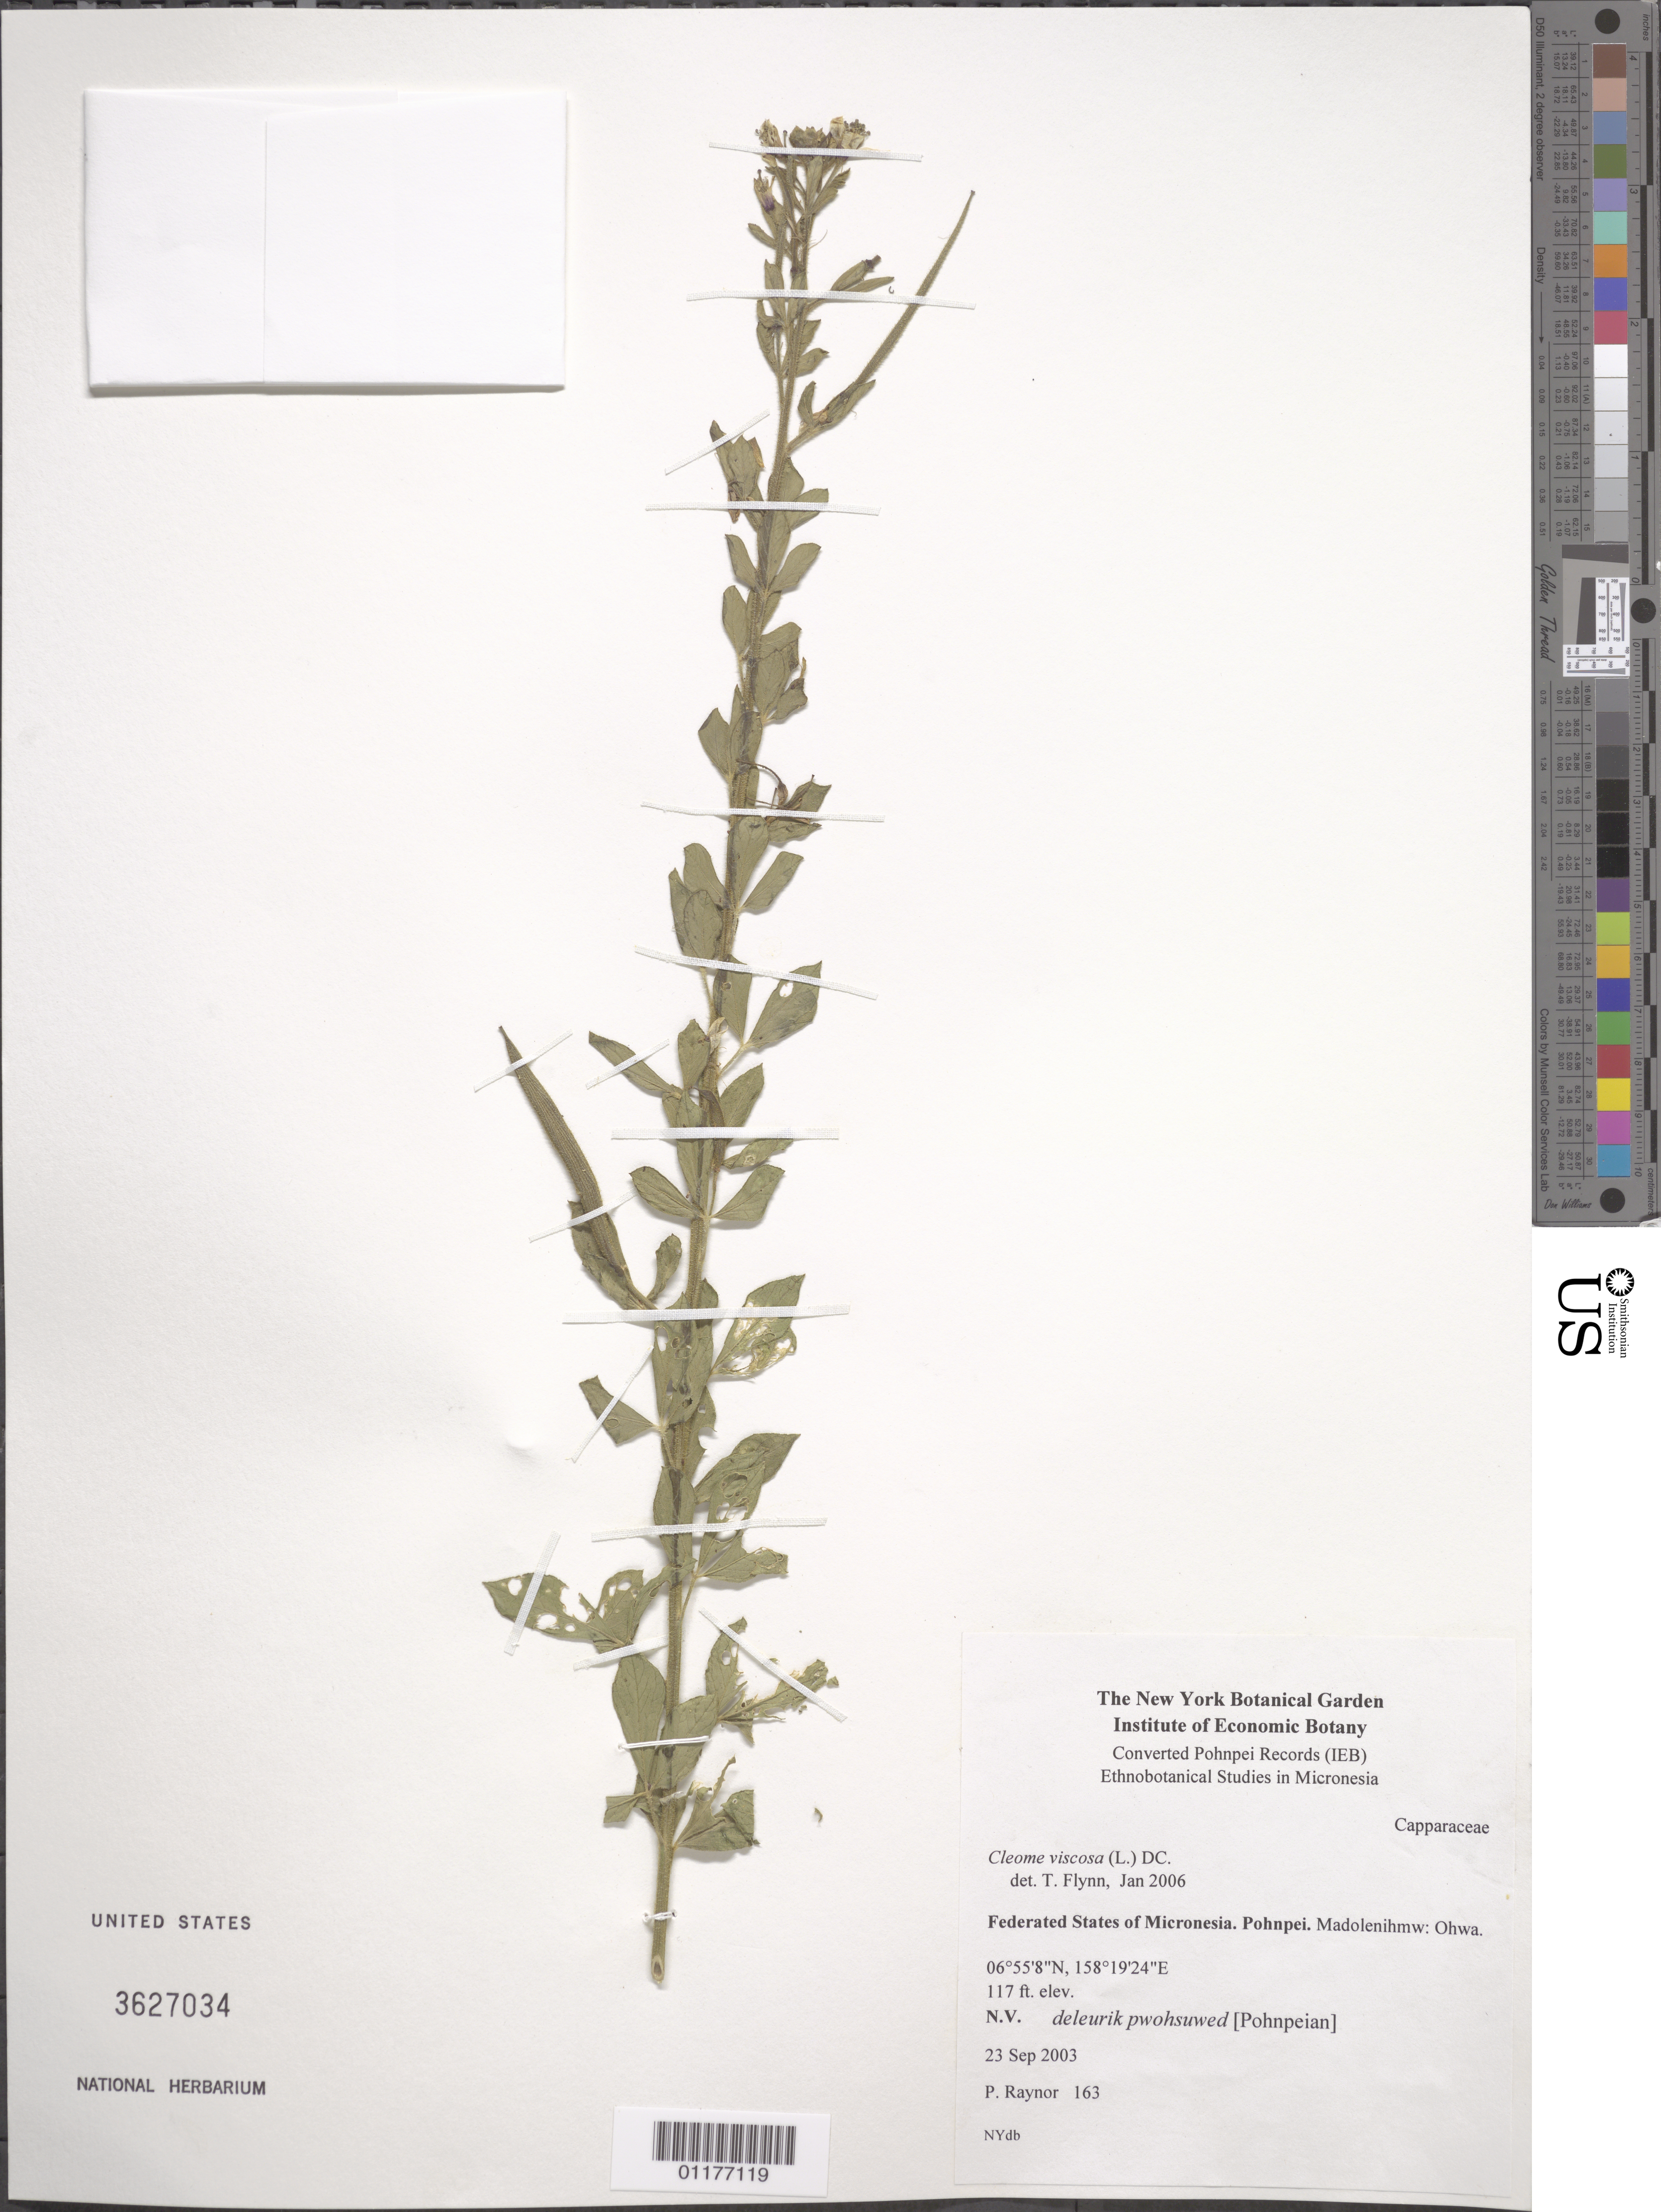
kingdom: Plantae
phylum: Tracheophyta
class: Magnoliopsida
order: Brassicales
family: Cleomaceae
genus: Arivela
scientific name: Arivela viscosa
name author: (L.) Raf.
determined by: Wagner, W. L., (BOT), Smithsonian Institution - National Museum of Natural History (UNITED STATES)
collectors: P. Raynor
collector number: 163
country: Micronesia, Federated States of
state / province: Pohnpei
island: Pohnpei [Ponape]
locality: Madolenihmw, Ohwa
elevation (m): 36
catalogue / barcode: US 3627034